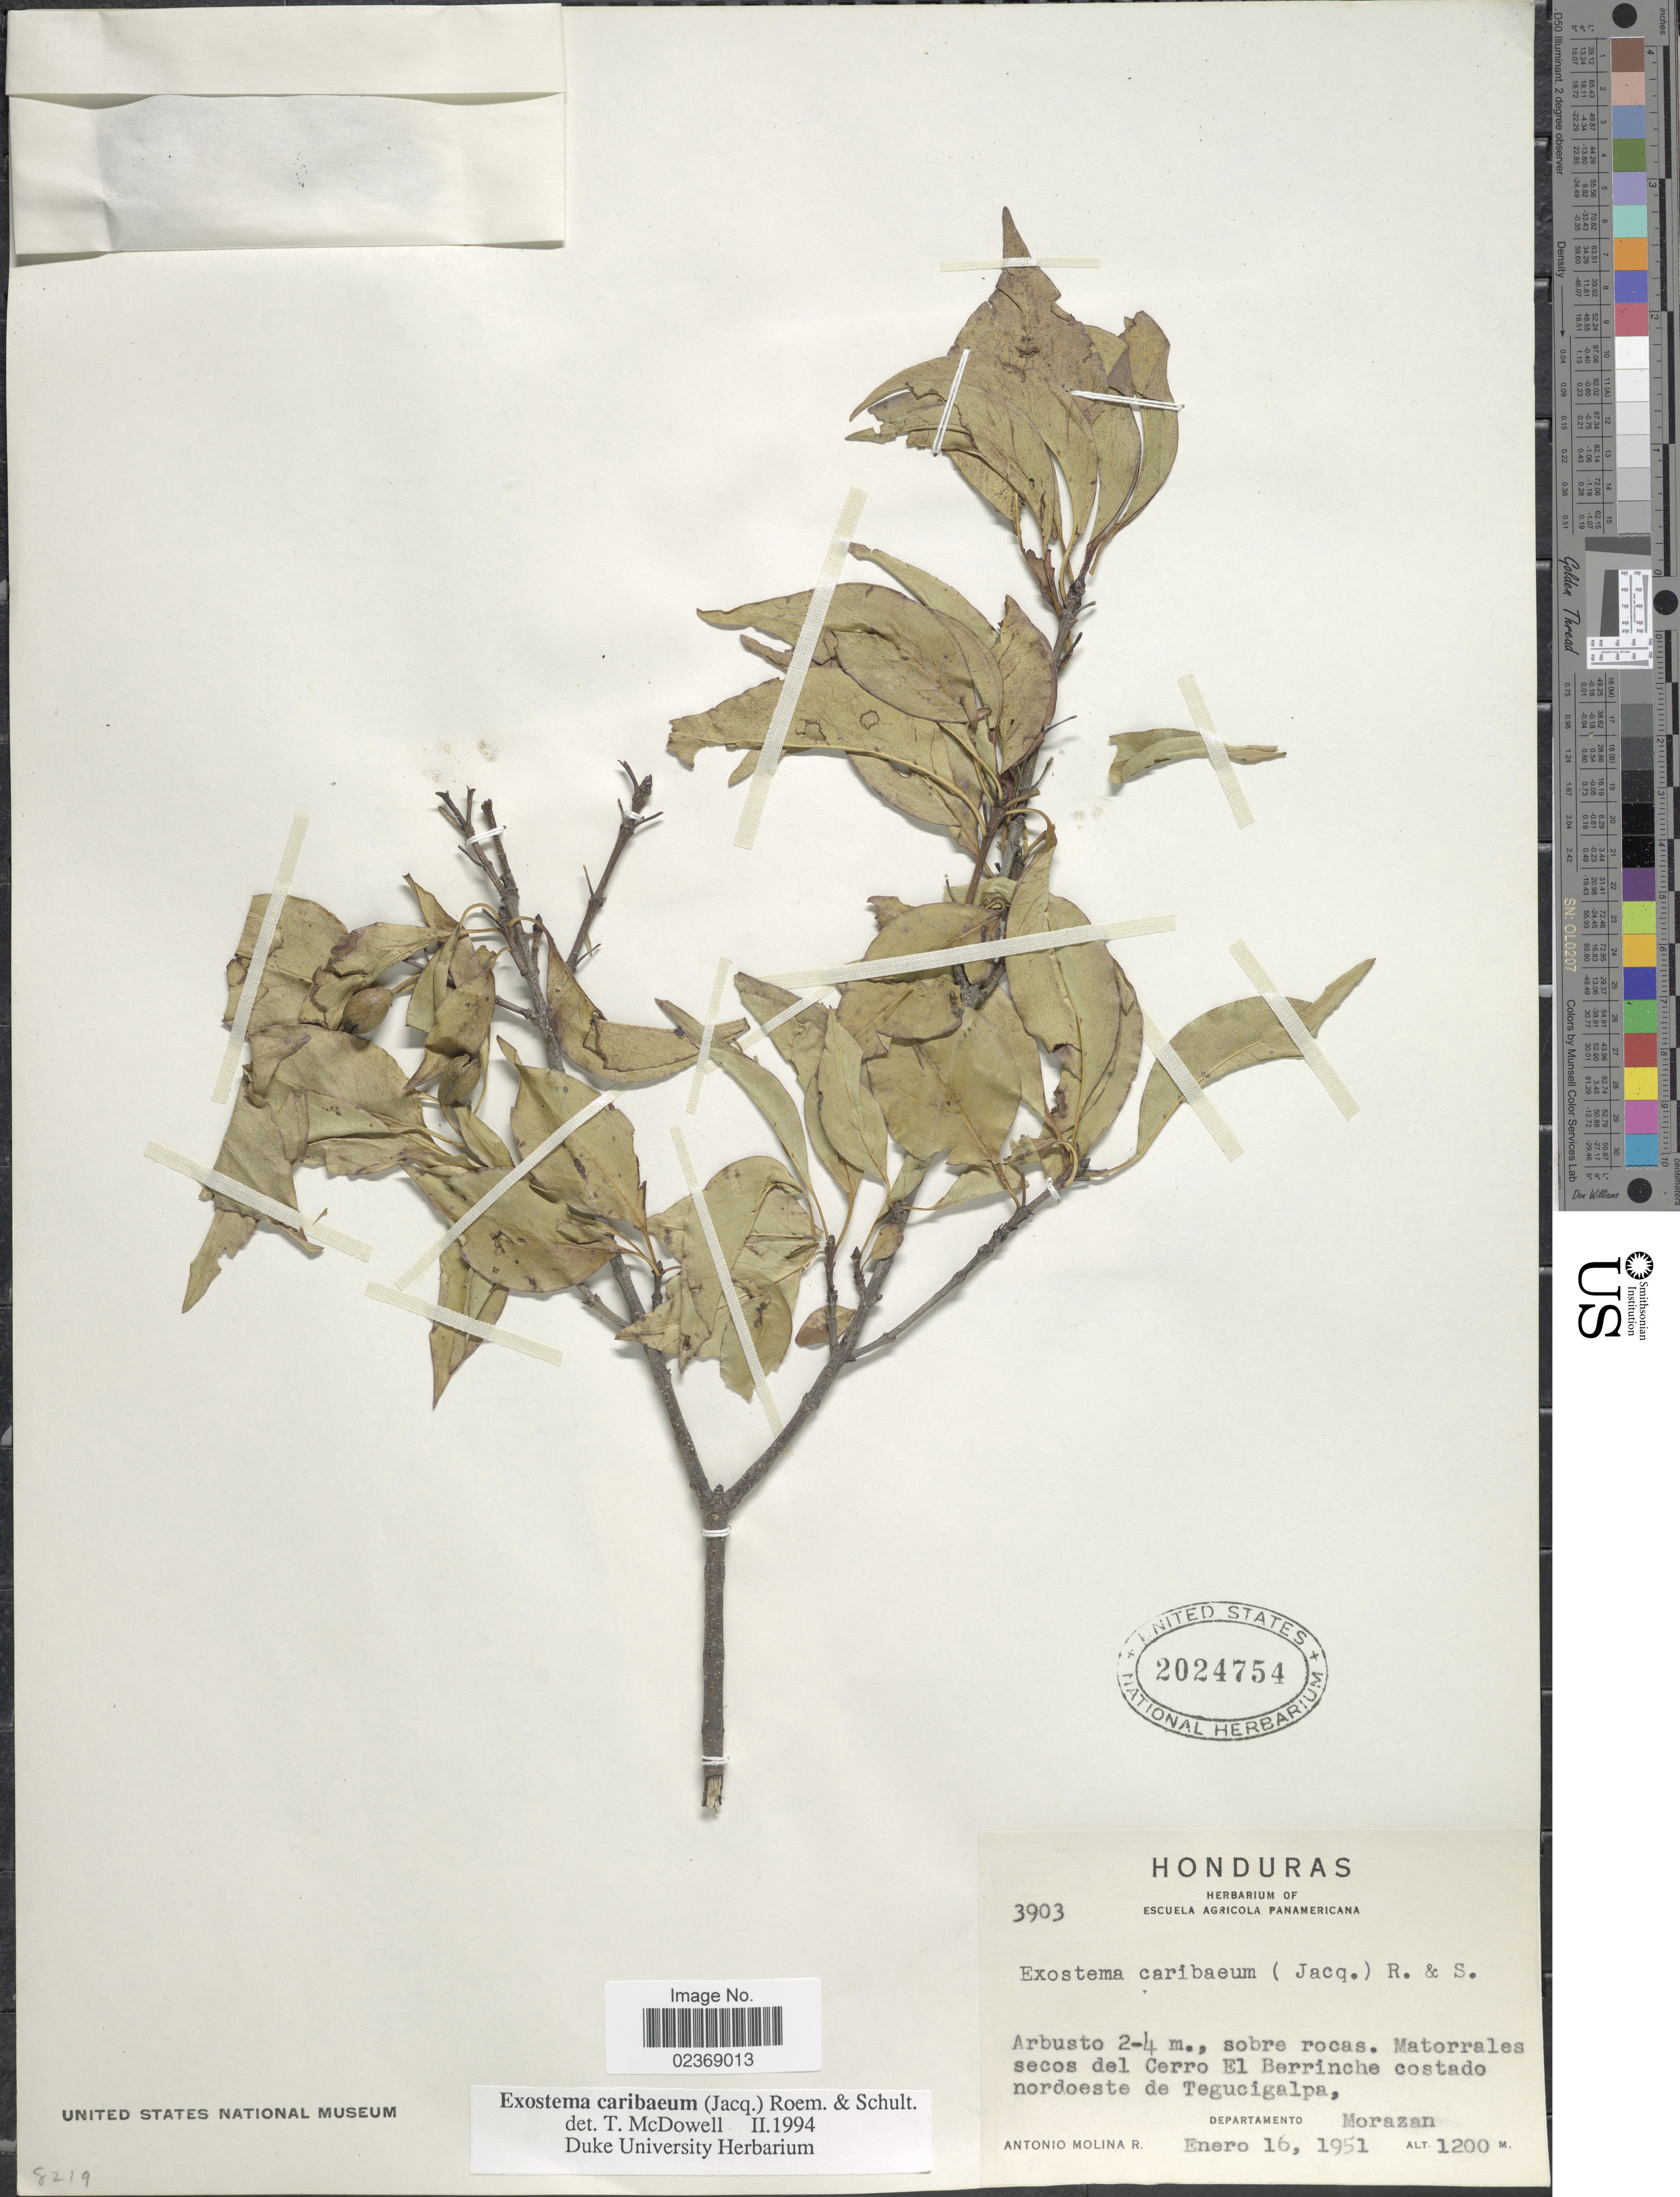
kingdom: Plantae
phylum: Tracheophyta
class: Magnoliopsida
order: Gentianales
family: Rubiaceae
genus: Exostema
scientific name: Exostema caribaeum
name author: (Jacq.) Roem. & Schult.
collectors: A. Molina R.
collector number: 3903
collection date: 1951-01-16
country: Honduras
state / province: Fco. Morazán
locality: Matorrales secos del Cerro El Berrinche costado nordoeste de Tegucigalpa, Departamento Morazan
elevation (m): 1200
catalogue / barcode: US 2024754